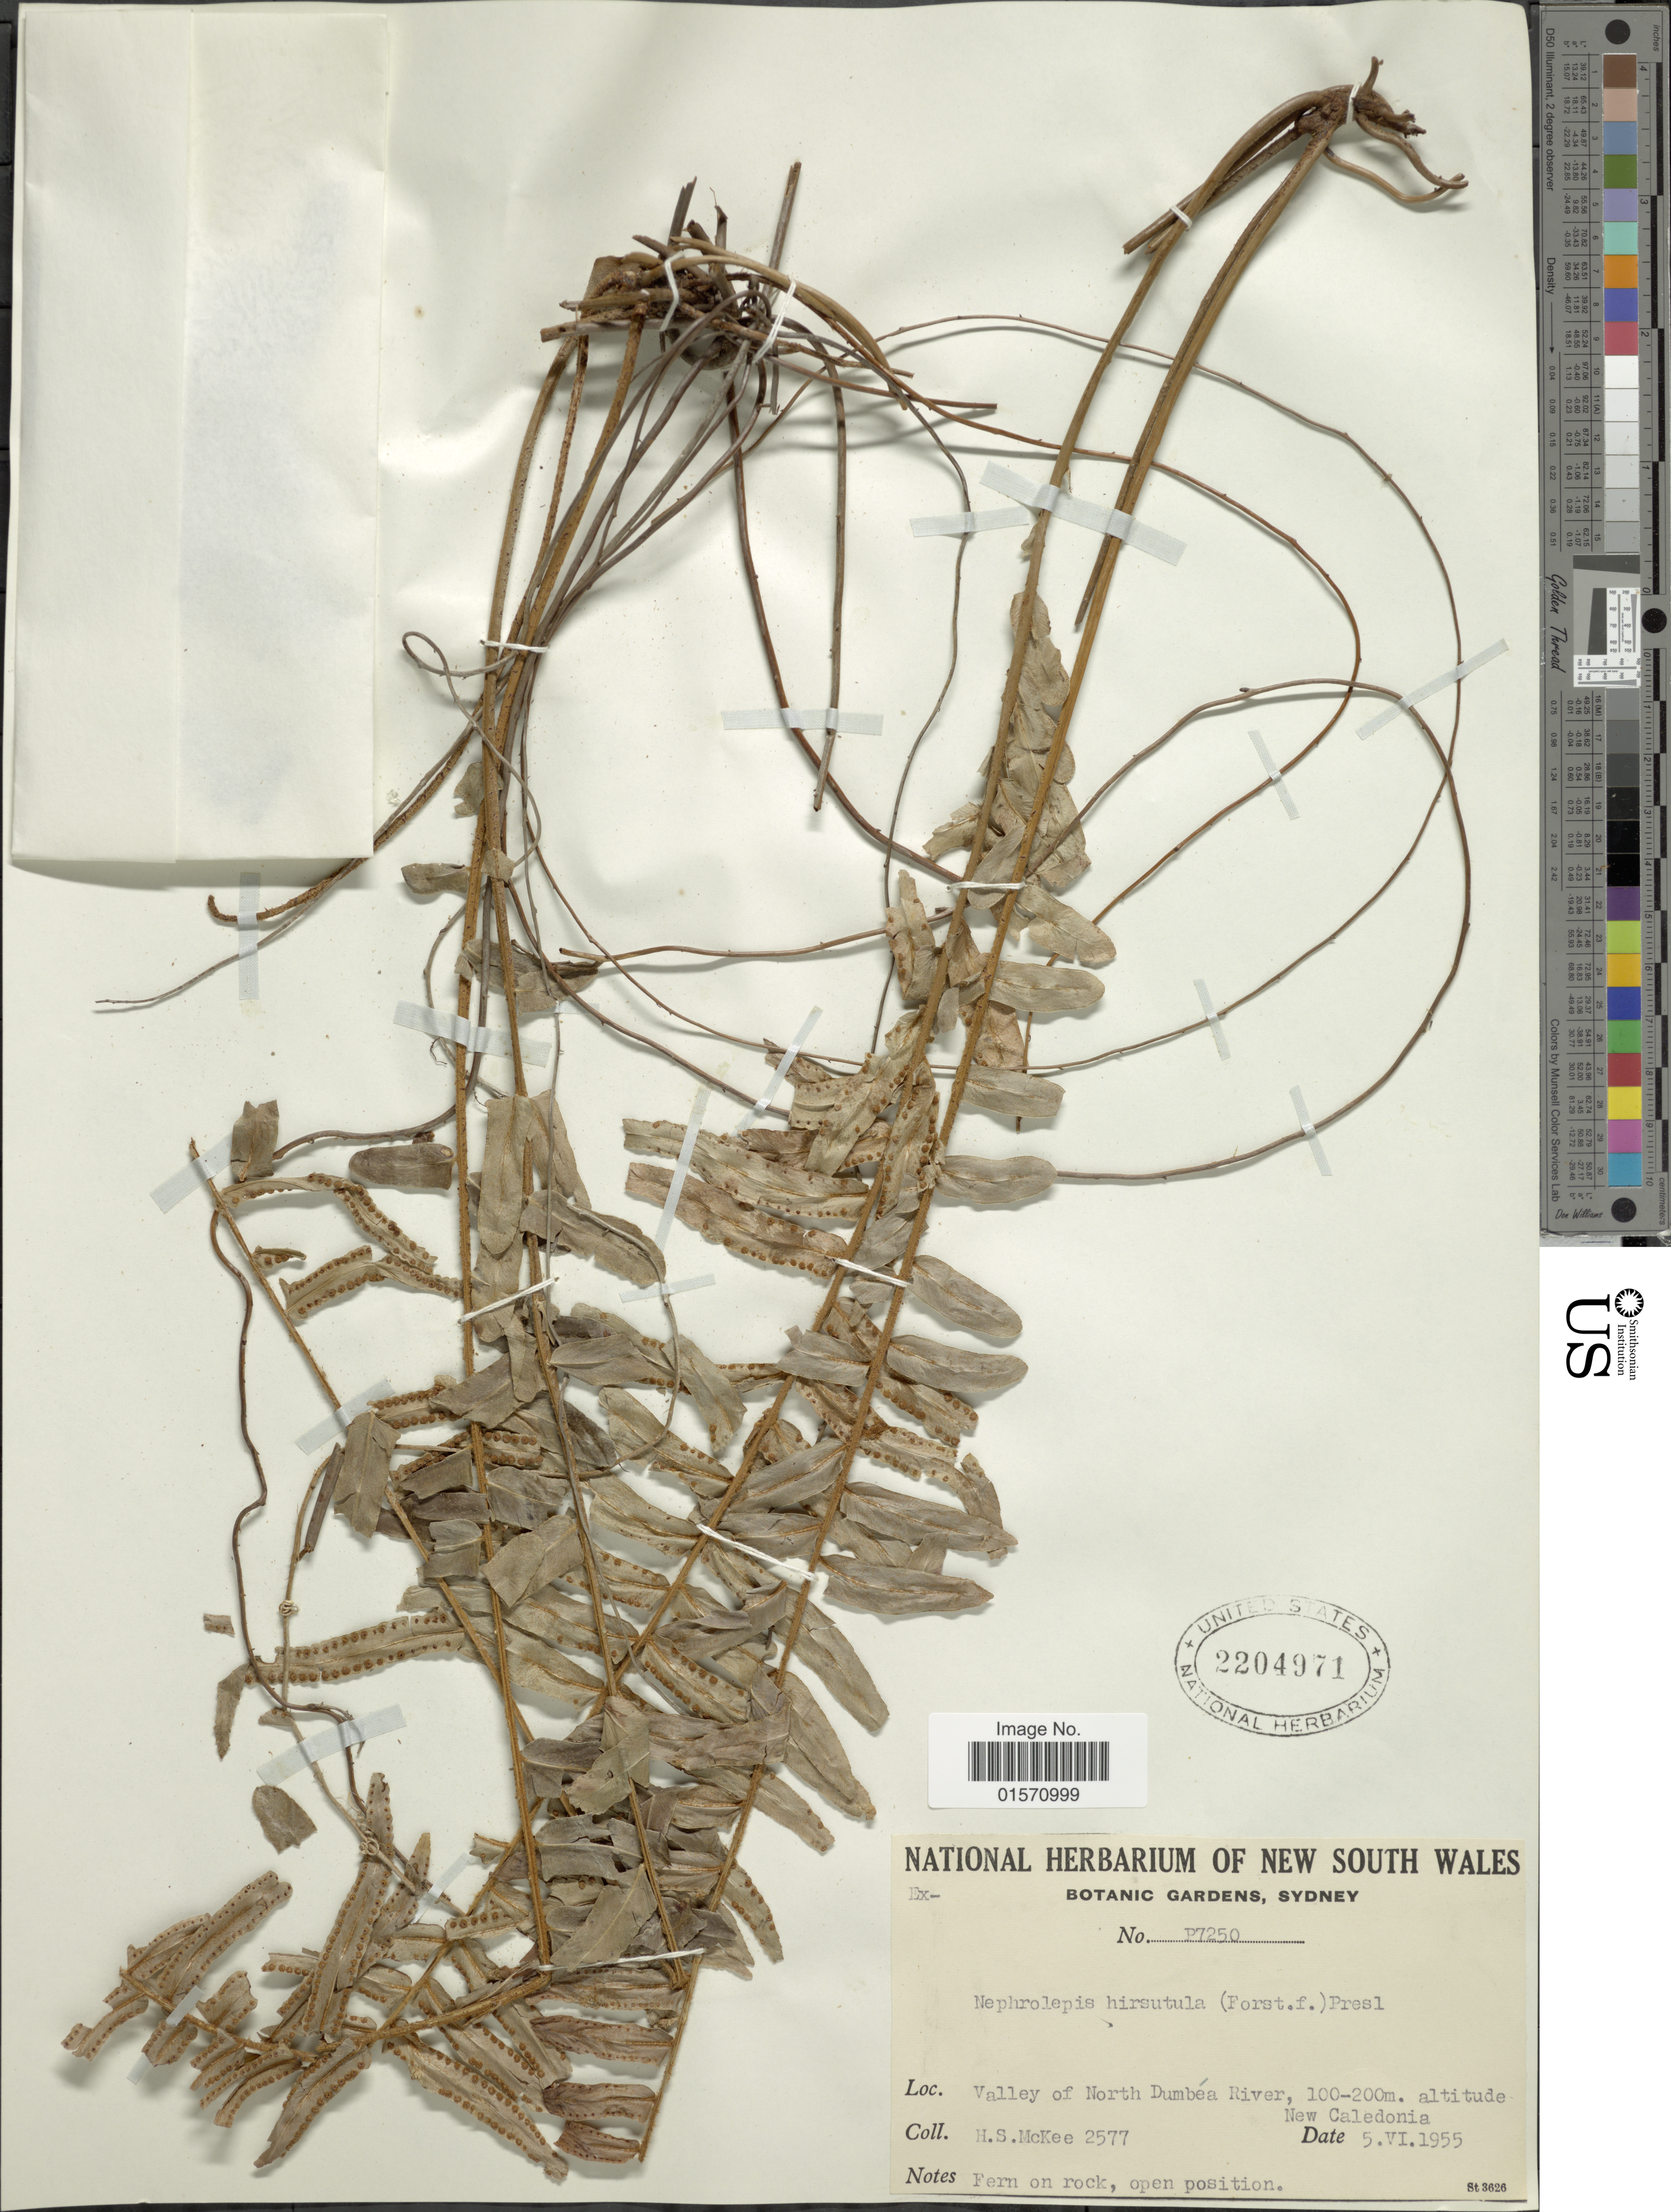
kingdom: Plantae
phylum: Tracheophyta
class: Polypodiopsida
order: Polypodiales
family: Nephrolepidaceae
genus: Nephrolepis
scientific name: Nephrolepis hirsutula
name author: (G. Forst.) C. Presl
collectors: H. S. McKee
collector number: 2577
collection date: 1955-06-05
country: New Caledonia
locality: Valley of North Dumbéa River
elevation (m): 100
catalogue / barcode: US 2204971